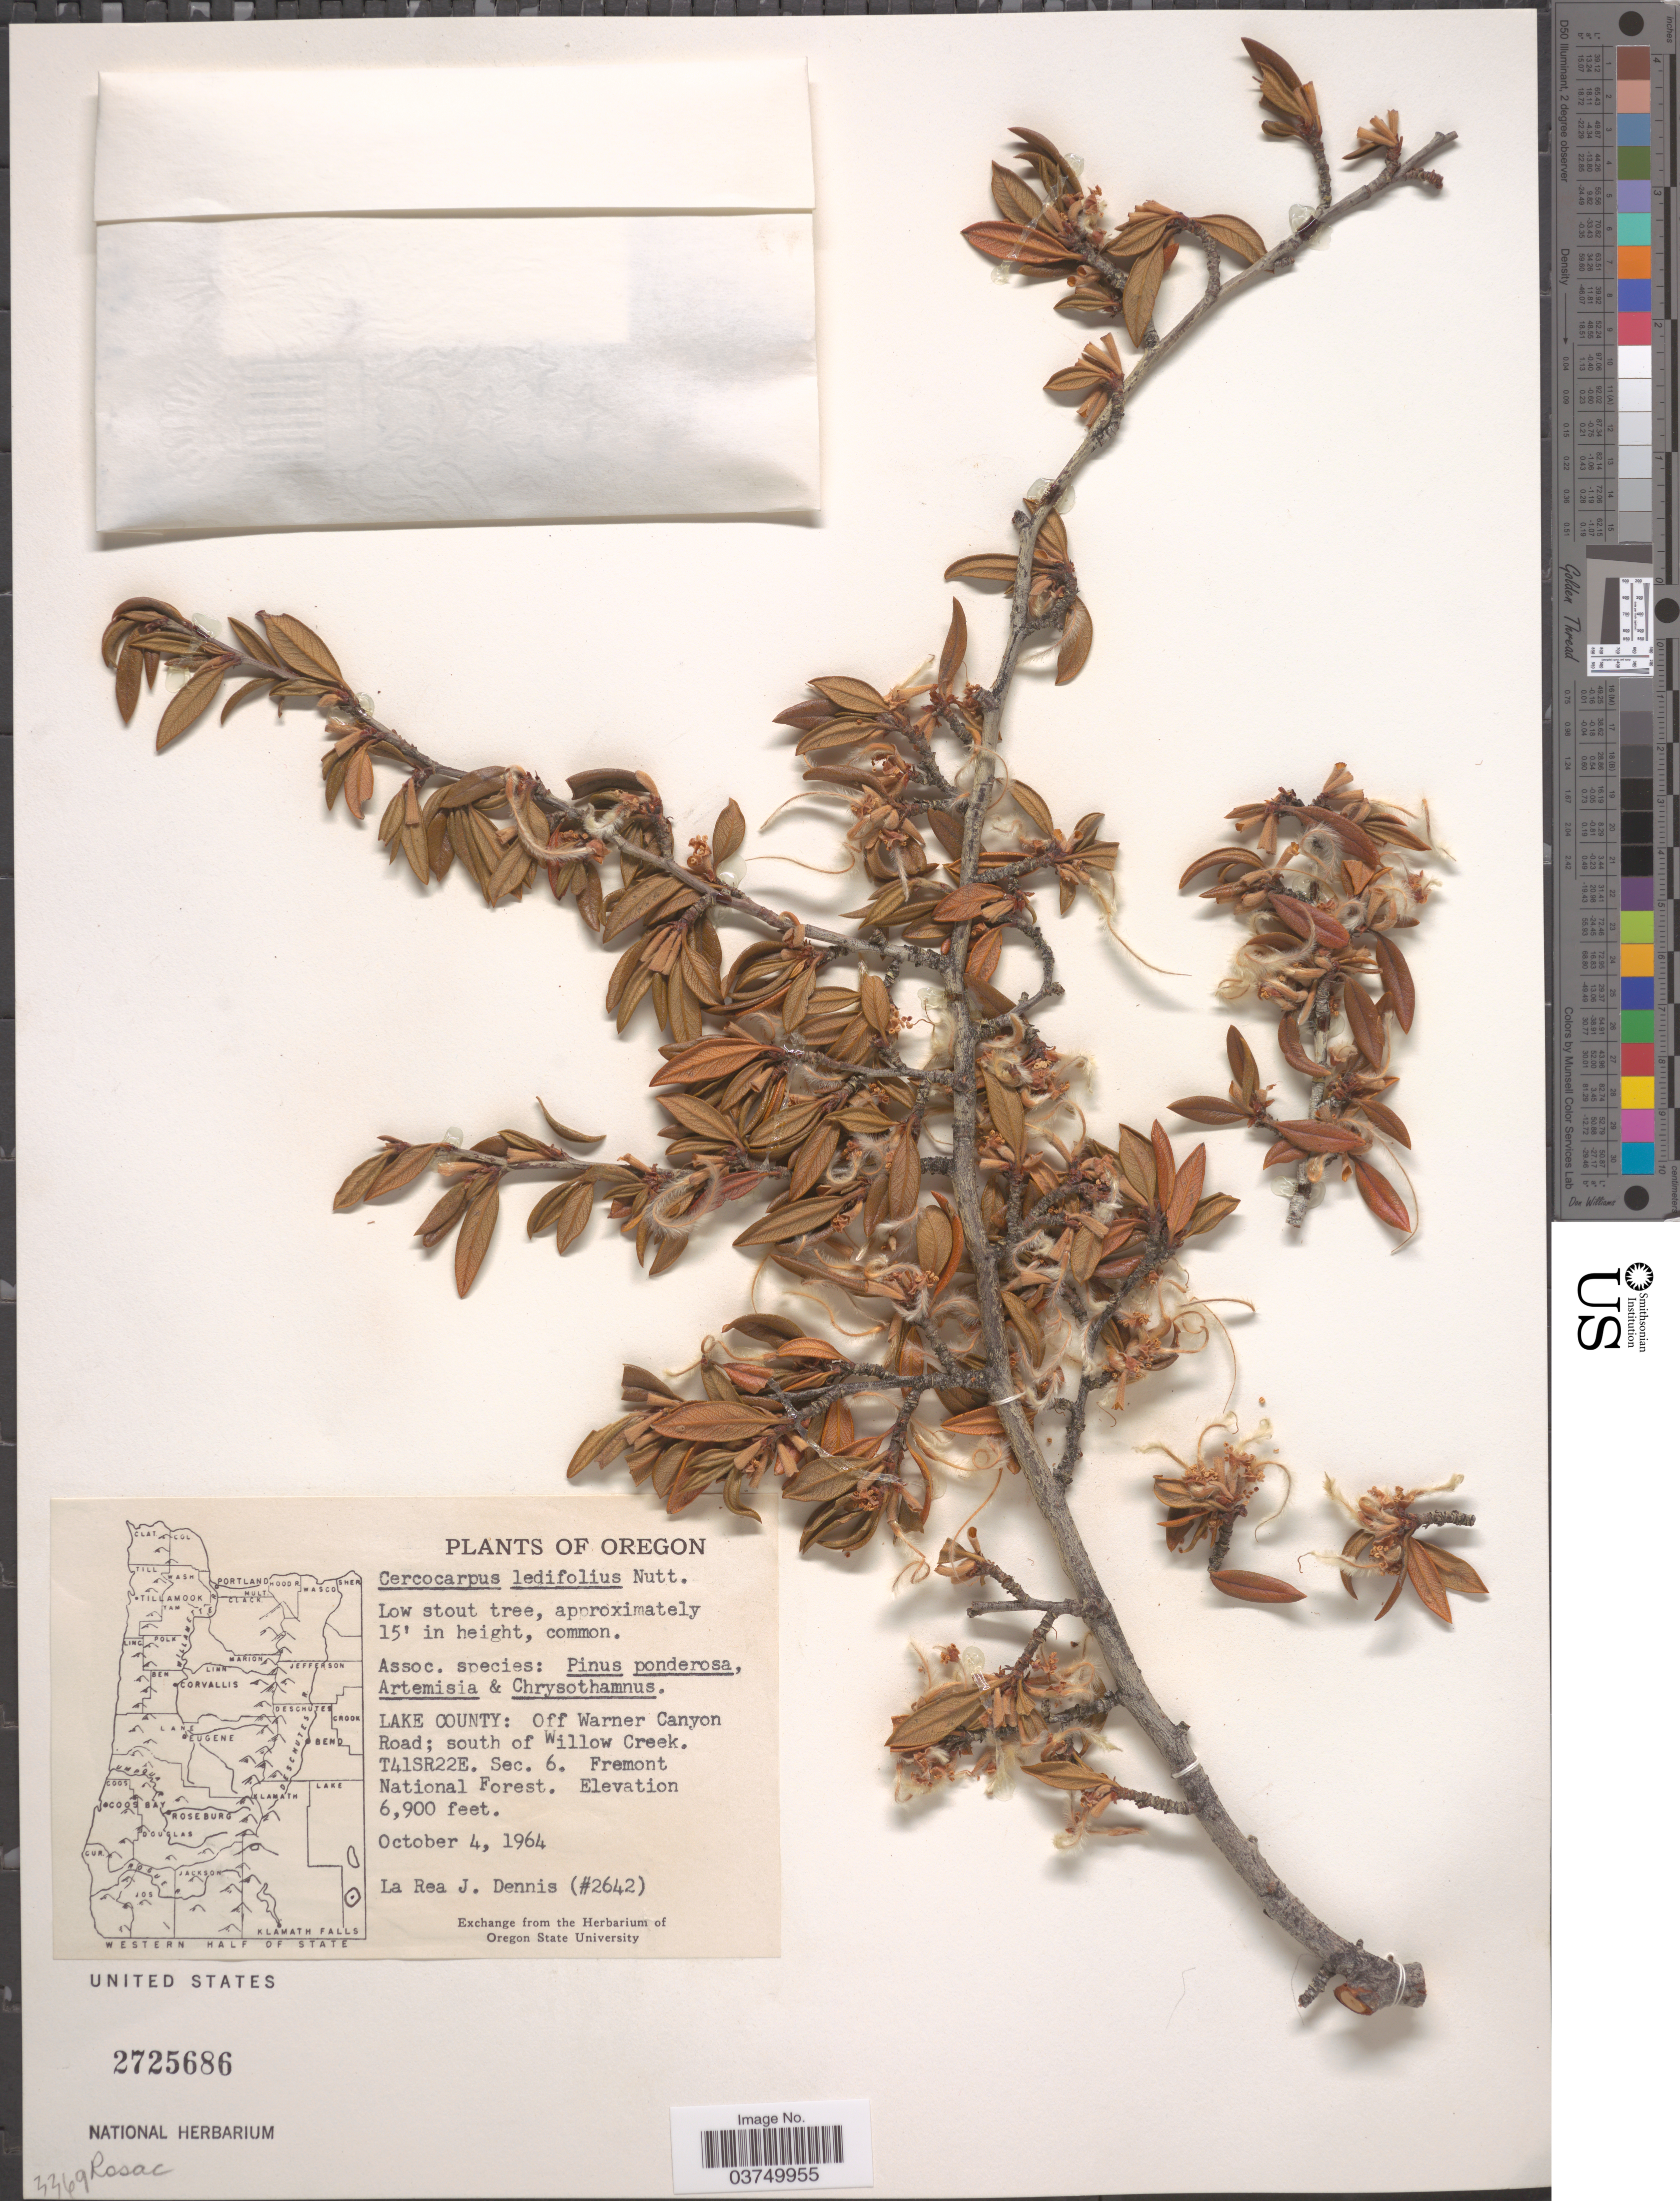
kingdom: Plantae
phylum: Tracheophyta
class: Magnoliopsida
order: Rosales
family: Rosaceae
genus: Cercocarpus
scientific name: Cercocarpus ledifolius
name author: Nutt.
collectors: L. Dennis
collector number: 2642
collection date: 1964-10-04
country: United States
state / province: Oregon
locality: Lake County: Off Warner Canyon Road; south of Willow Creek. T41SR22E. Sec.6. Fremont National Forest.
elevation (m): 2103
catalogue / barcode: US 2725686